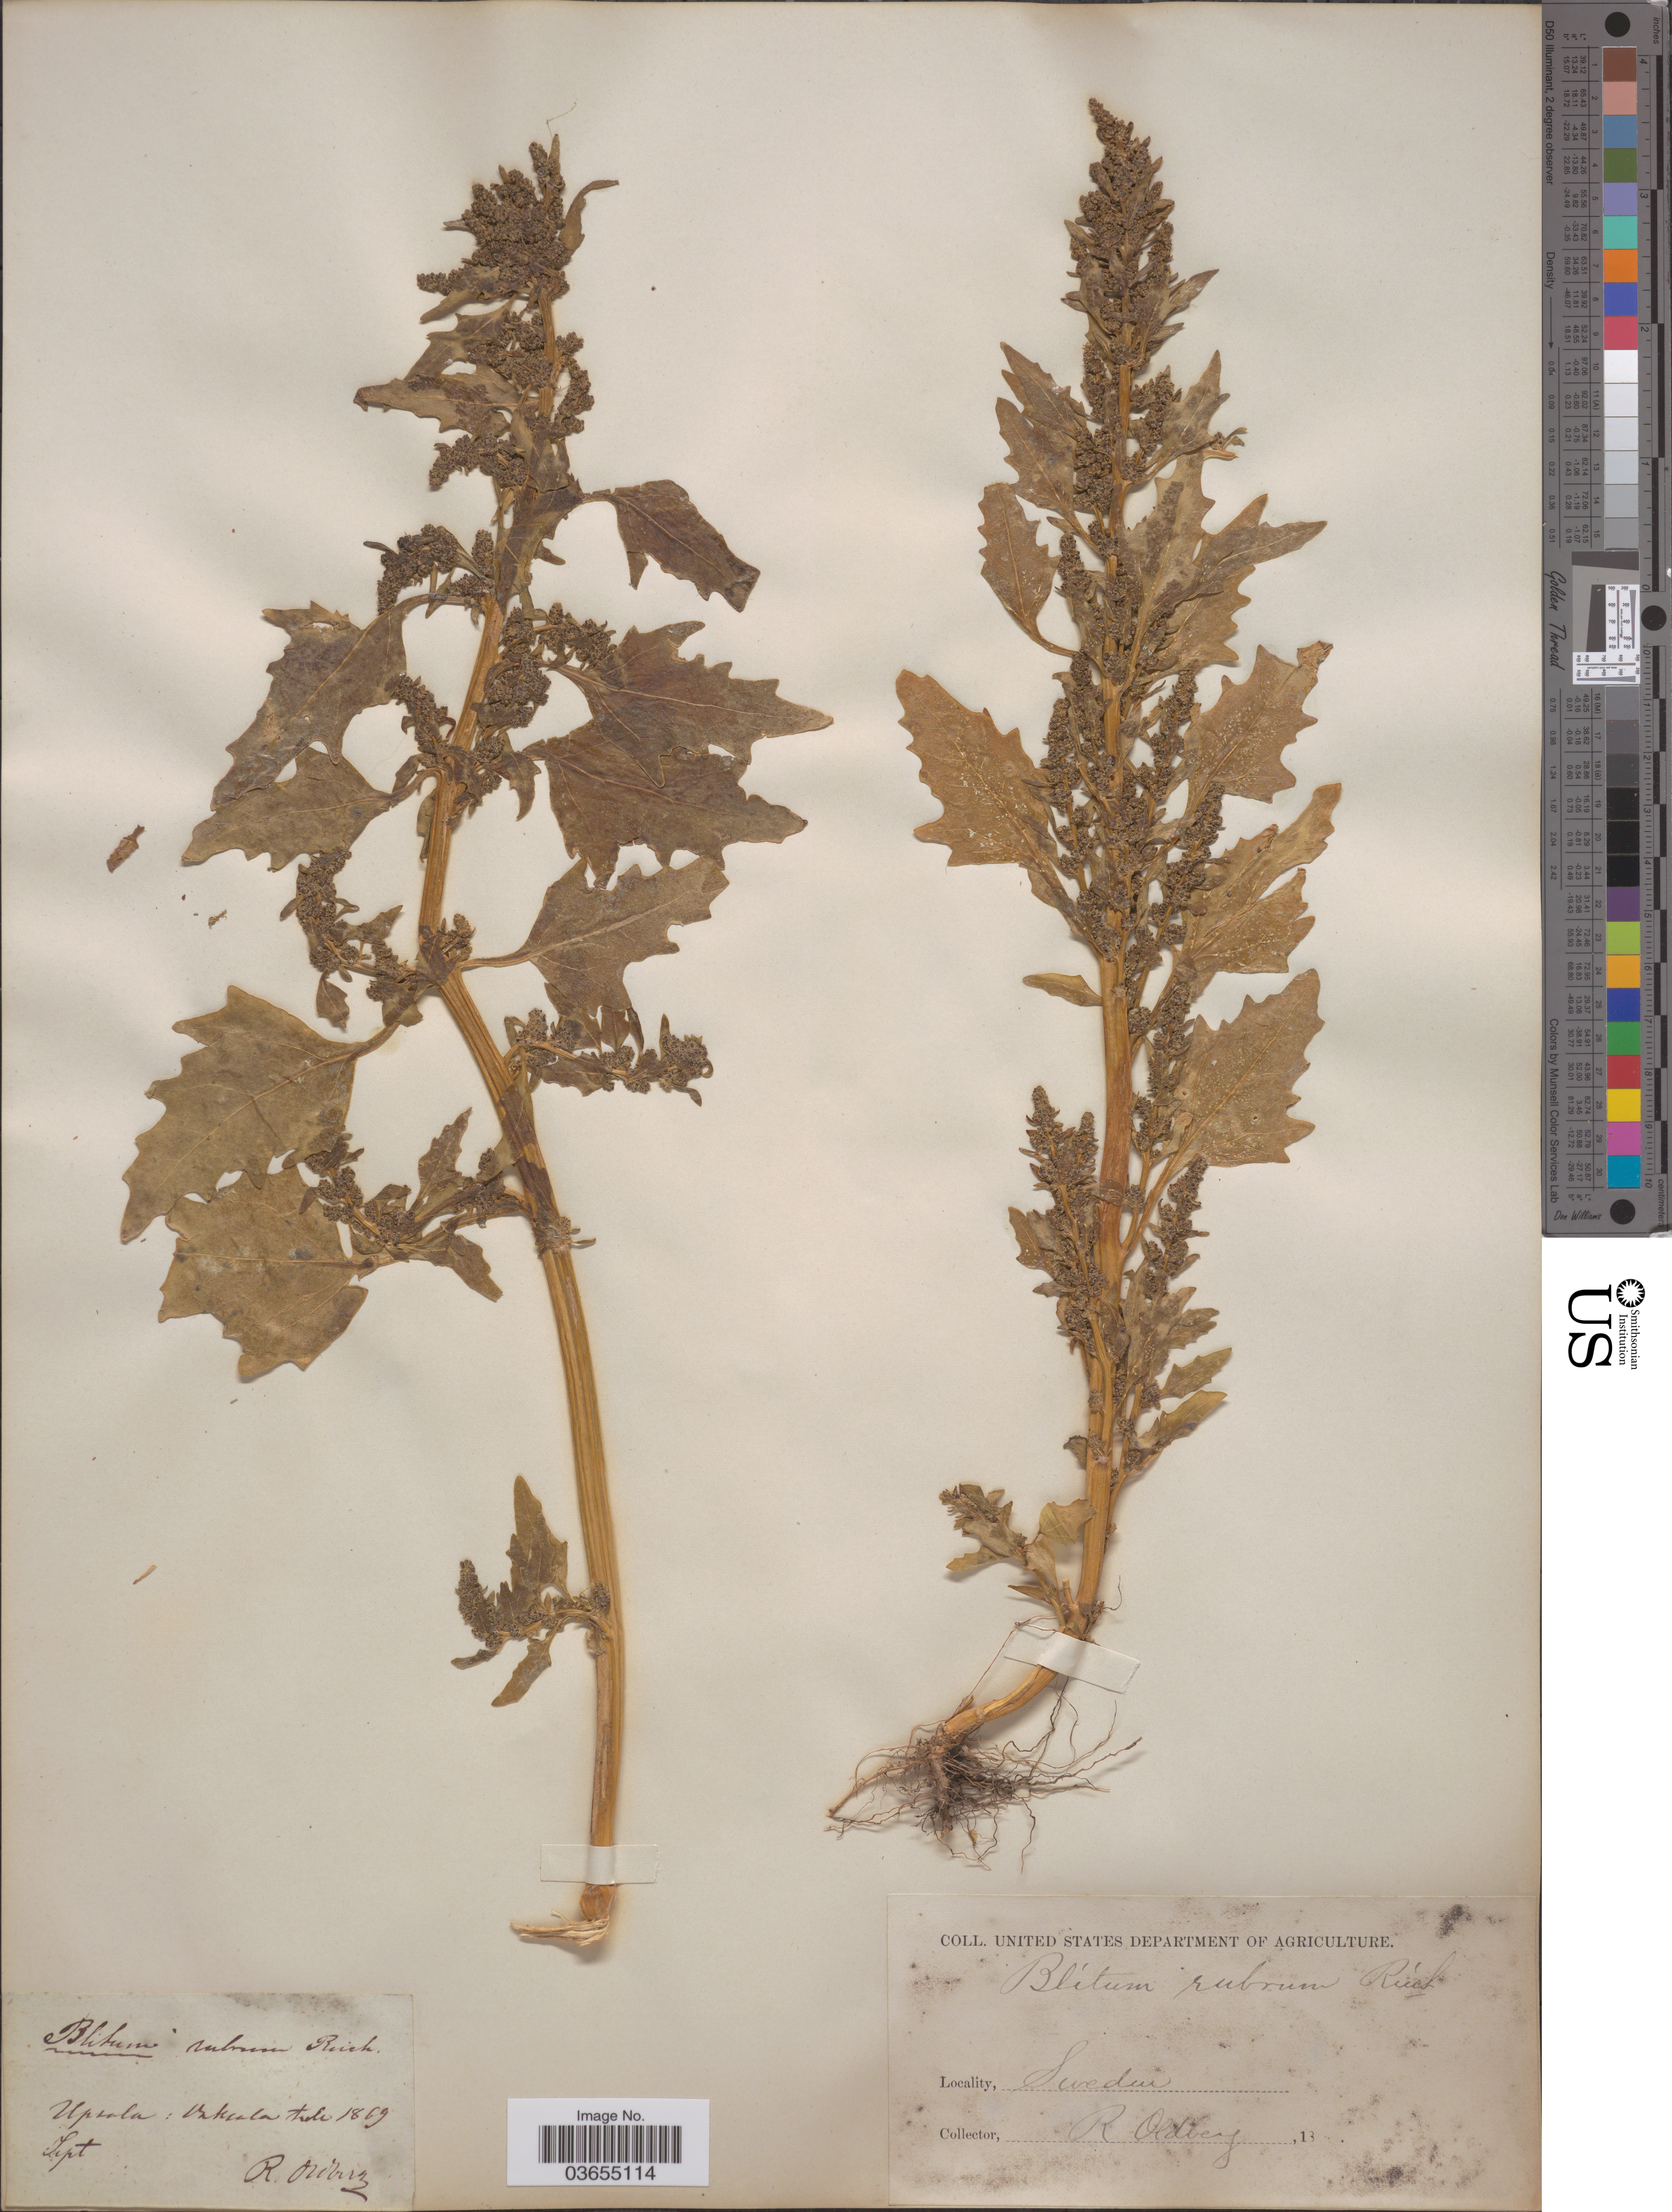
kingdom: Plantae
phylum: Tracheophyta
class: Magnoliopsida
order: Caryophyllales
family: Amaranthaceae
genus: Chenopodium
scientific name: Chenopodium rubrum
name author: L.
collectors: R. Oldberg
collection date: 1869-09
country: Sweden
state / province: Uppsala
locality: Upsala: Vaksala.